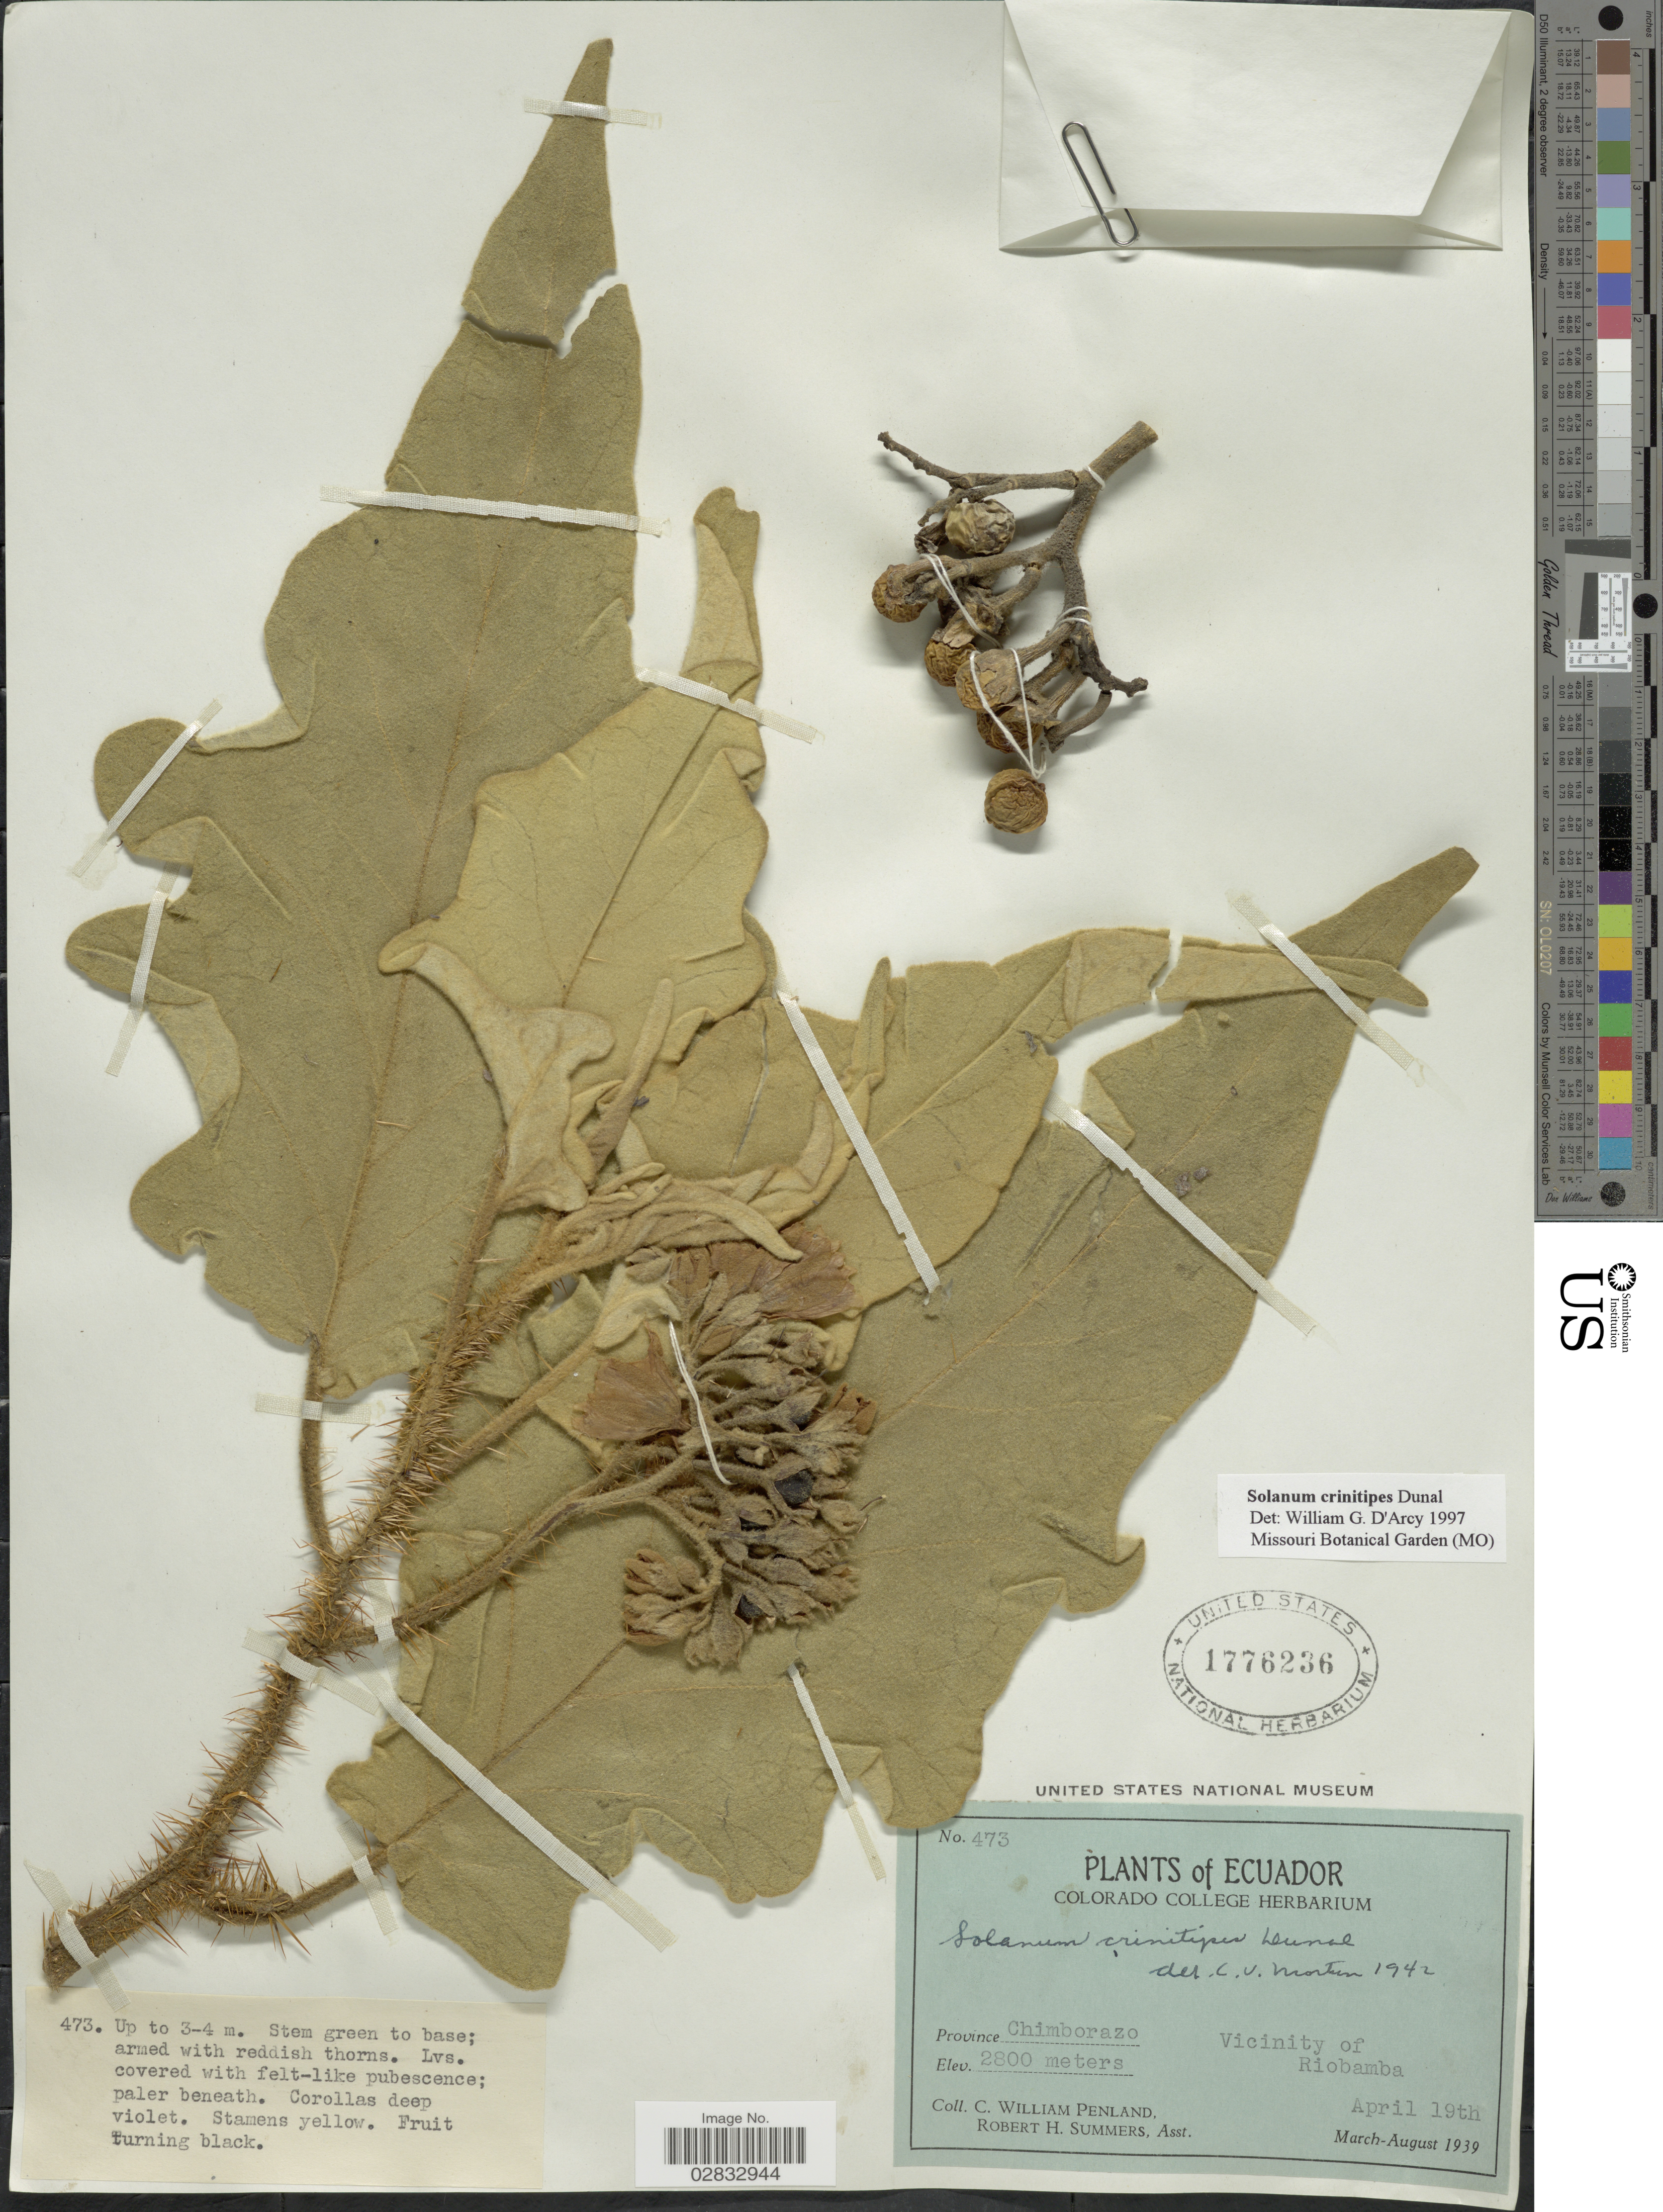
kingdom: Plantae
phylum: Tracheophyta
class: Magnoliopsida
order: Solanales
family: Solanaceae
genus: Solanum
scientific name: Solanum crinitipes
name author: Dunal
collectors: C. W. Penland & R. Summers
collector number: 473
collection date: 1939-04-19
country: Ecuador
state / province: Chimborazo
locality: Vicinity of Riobamba.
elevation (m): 2800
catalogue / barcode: US 1776236